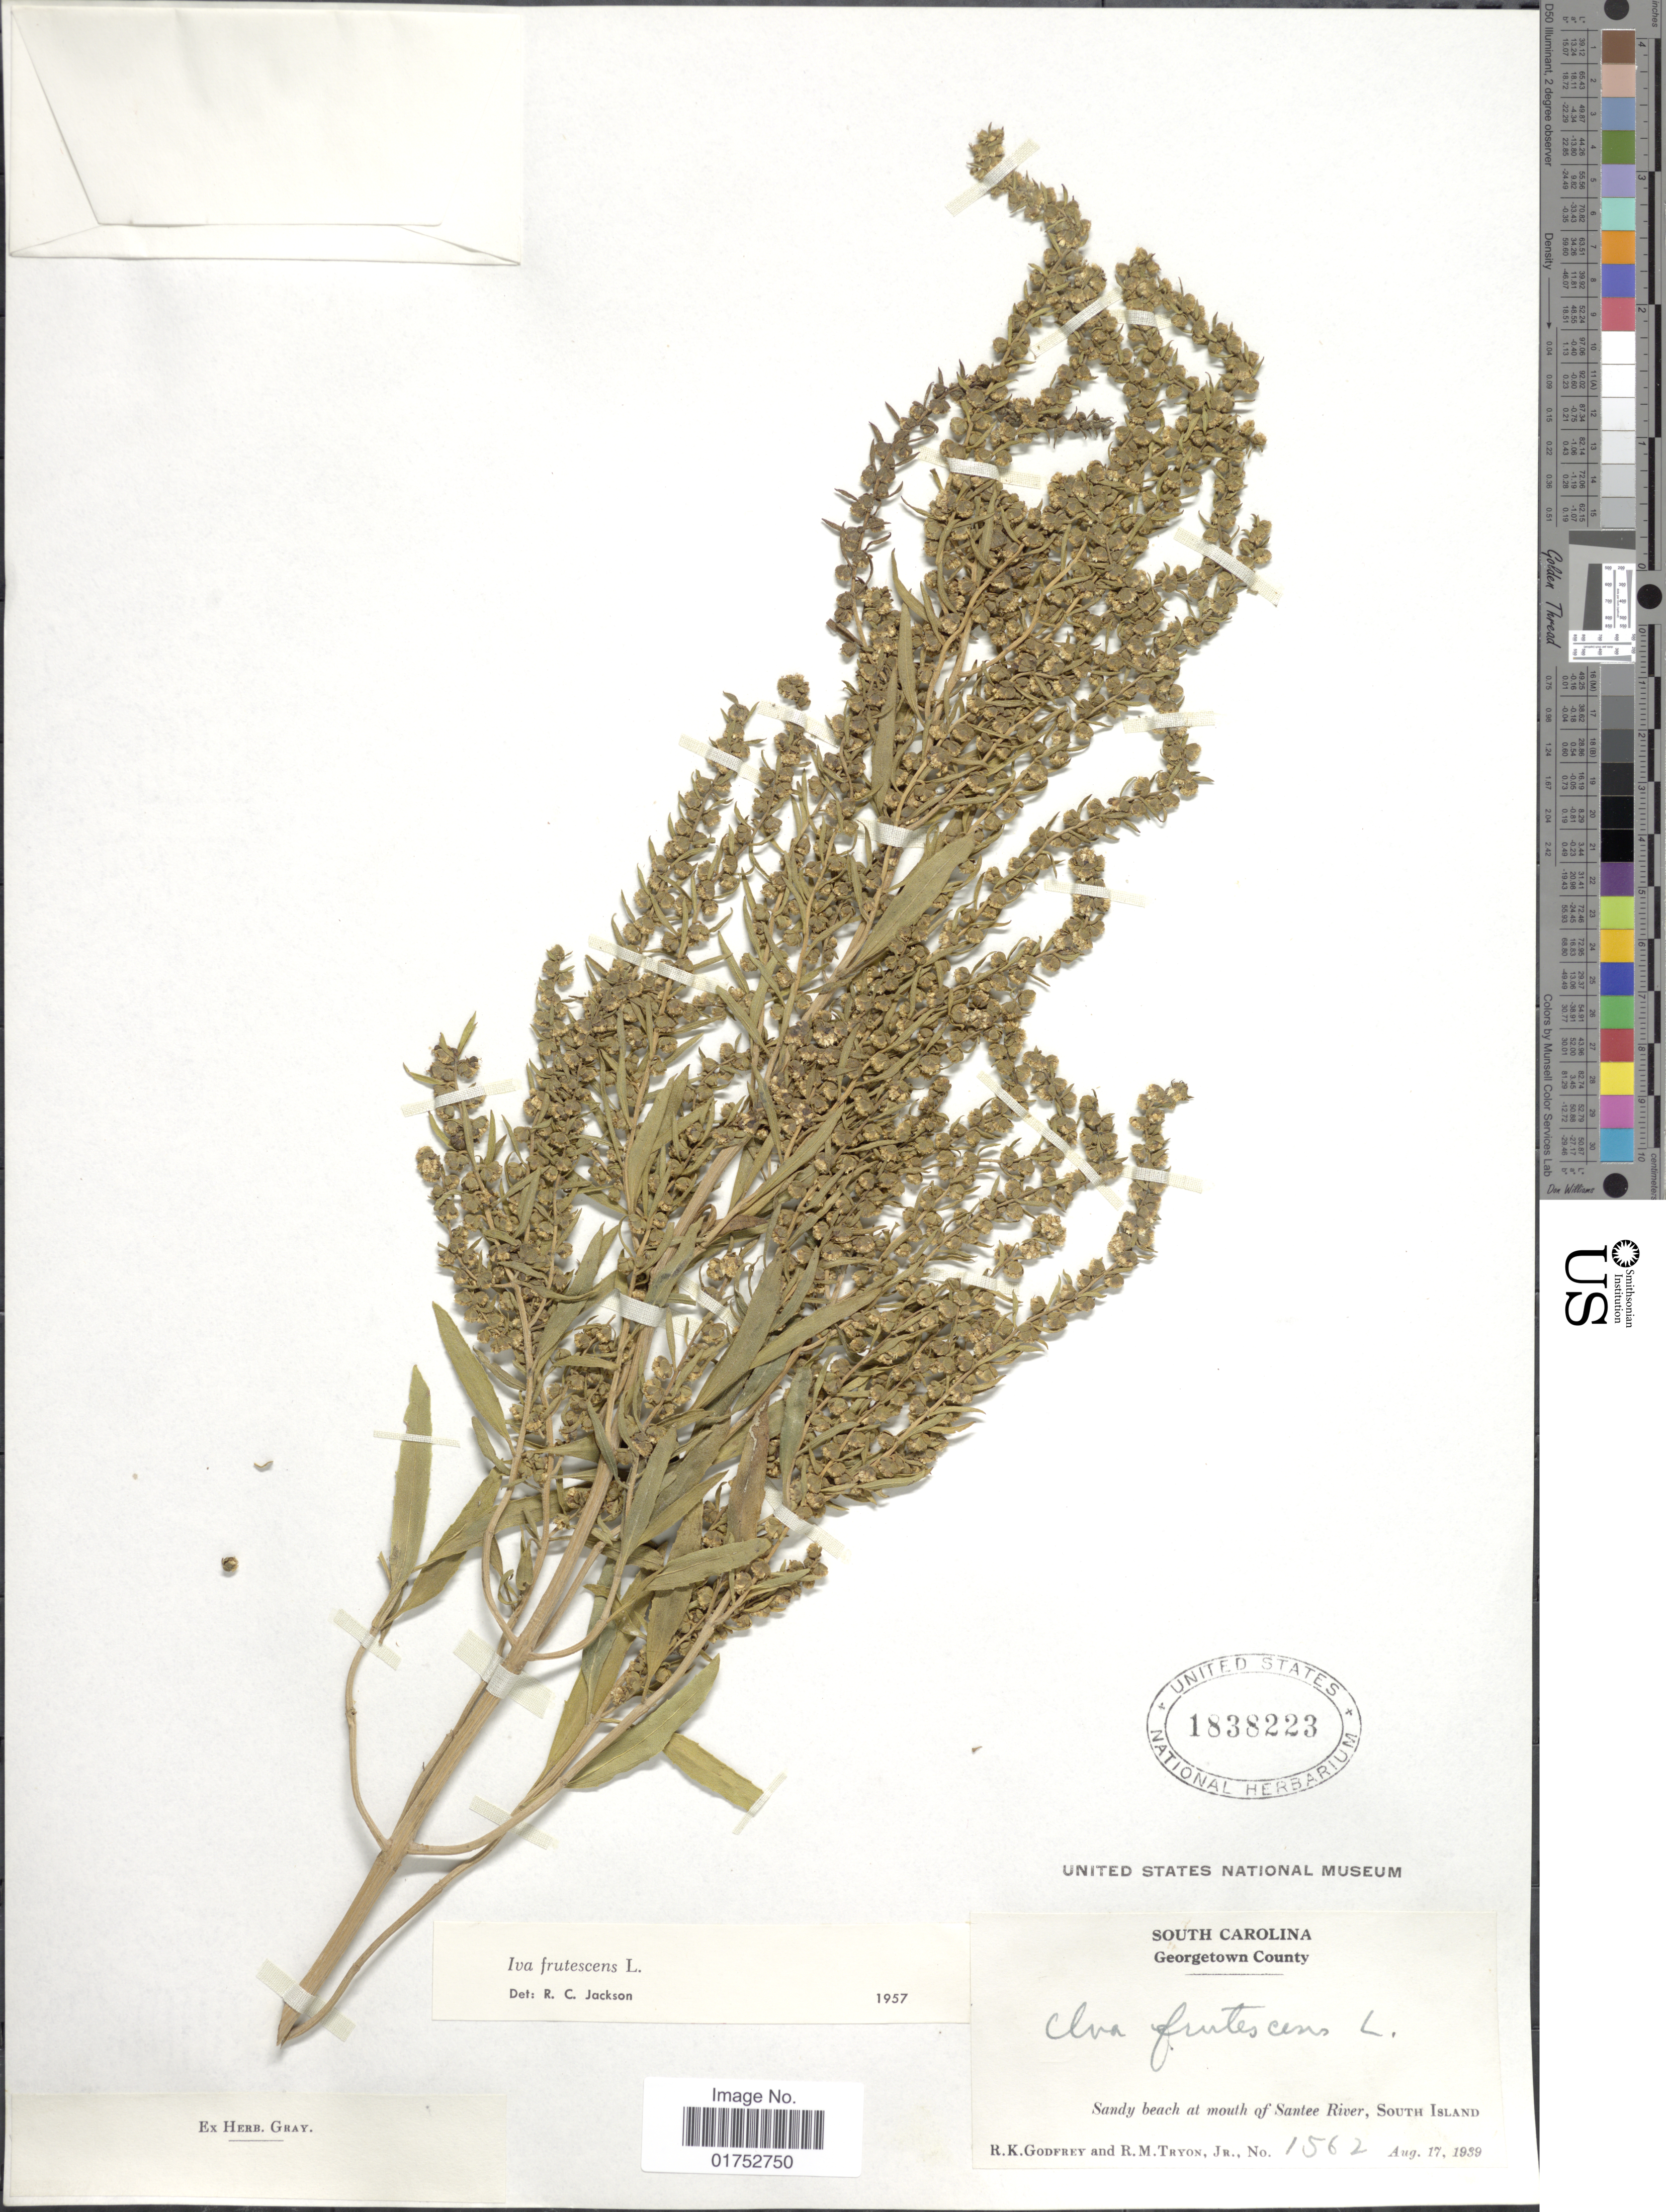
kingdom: Plantae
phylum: Tracheophyta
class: Magnoliopsida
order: Asterales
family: Asteraceae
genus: Iva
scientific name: Iva frutescens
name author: L.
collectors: R. K. Godfrey & R. M. Tryon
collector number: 1562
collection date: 1939-08-17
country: United States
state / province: South Carolina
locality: Georgetown County, mouth of Santee River, South Island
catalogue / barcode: US 1838223